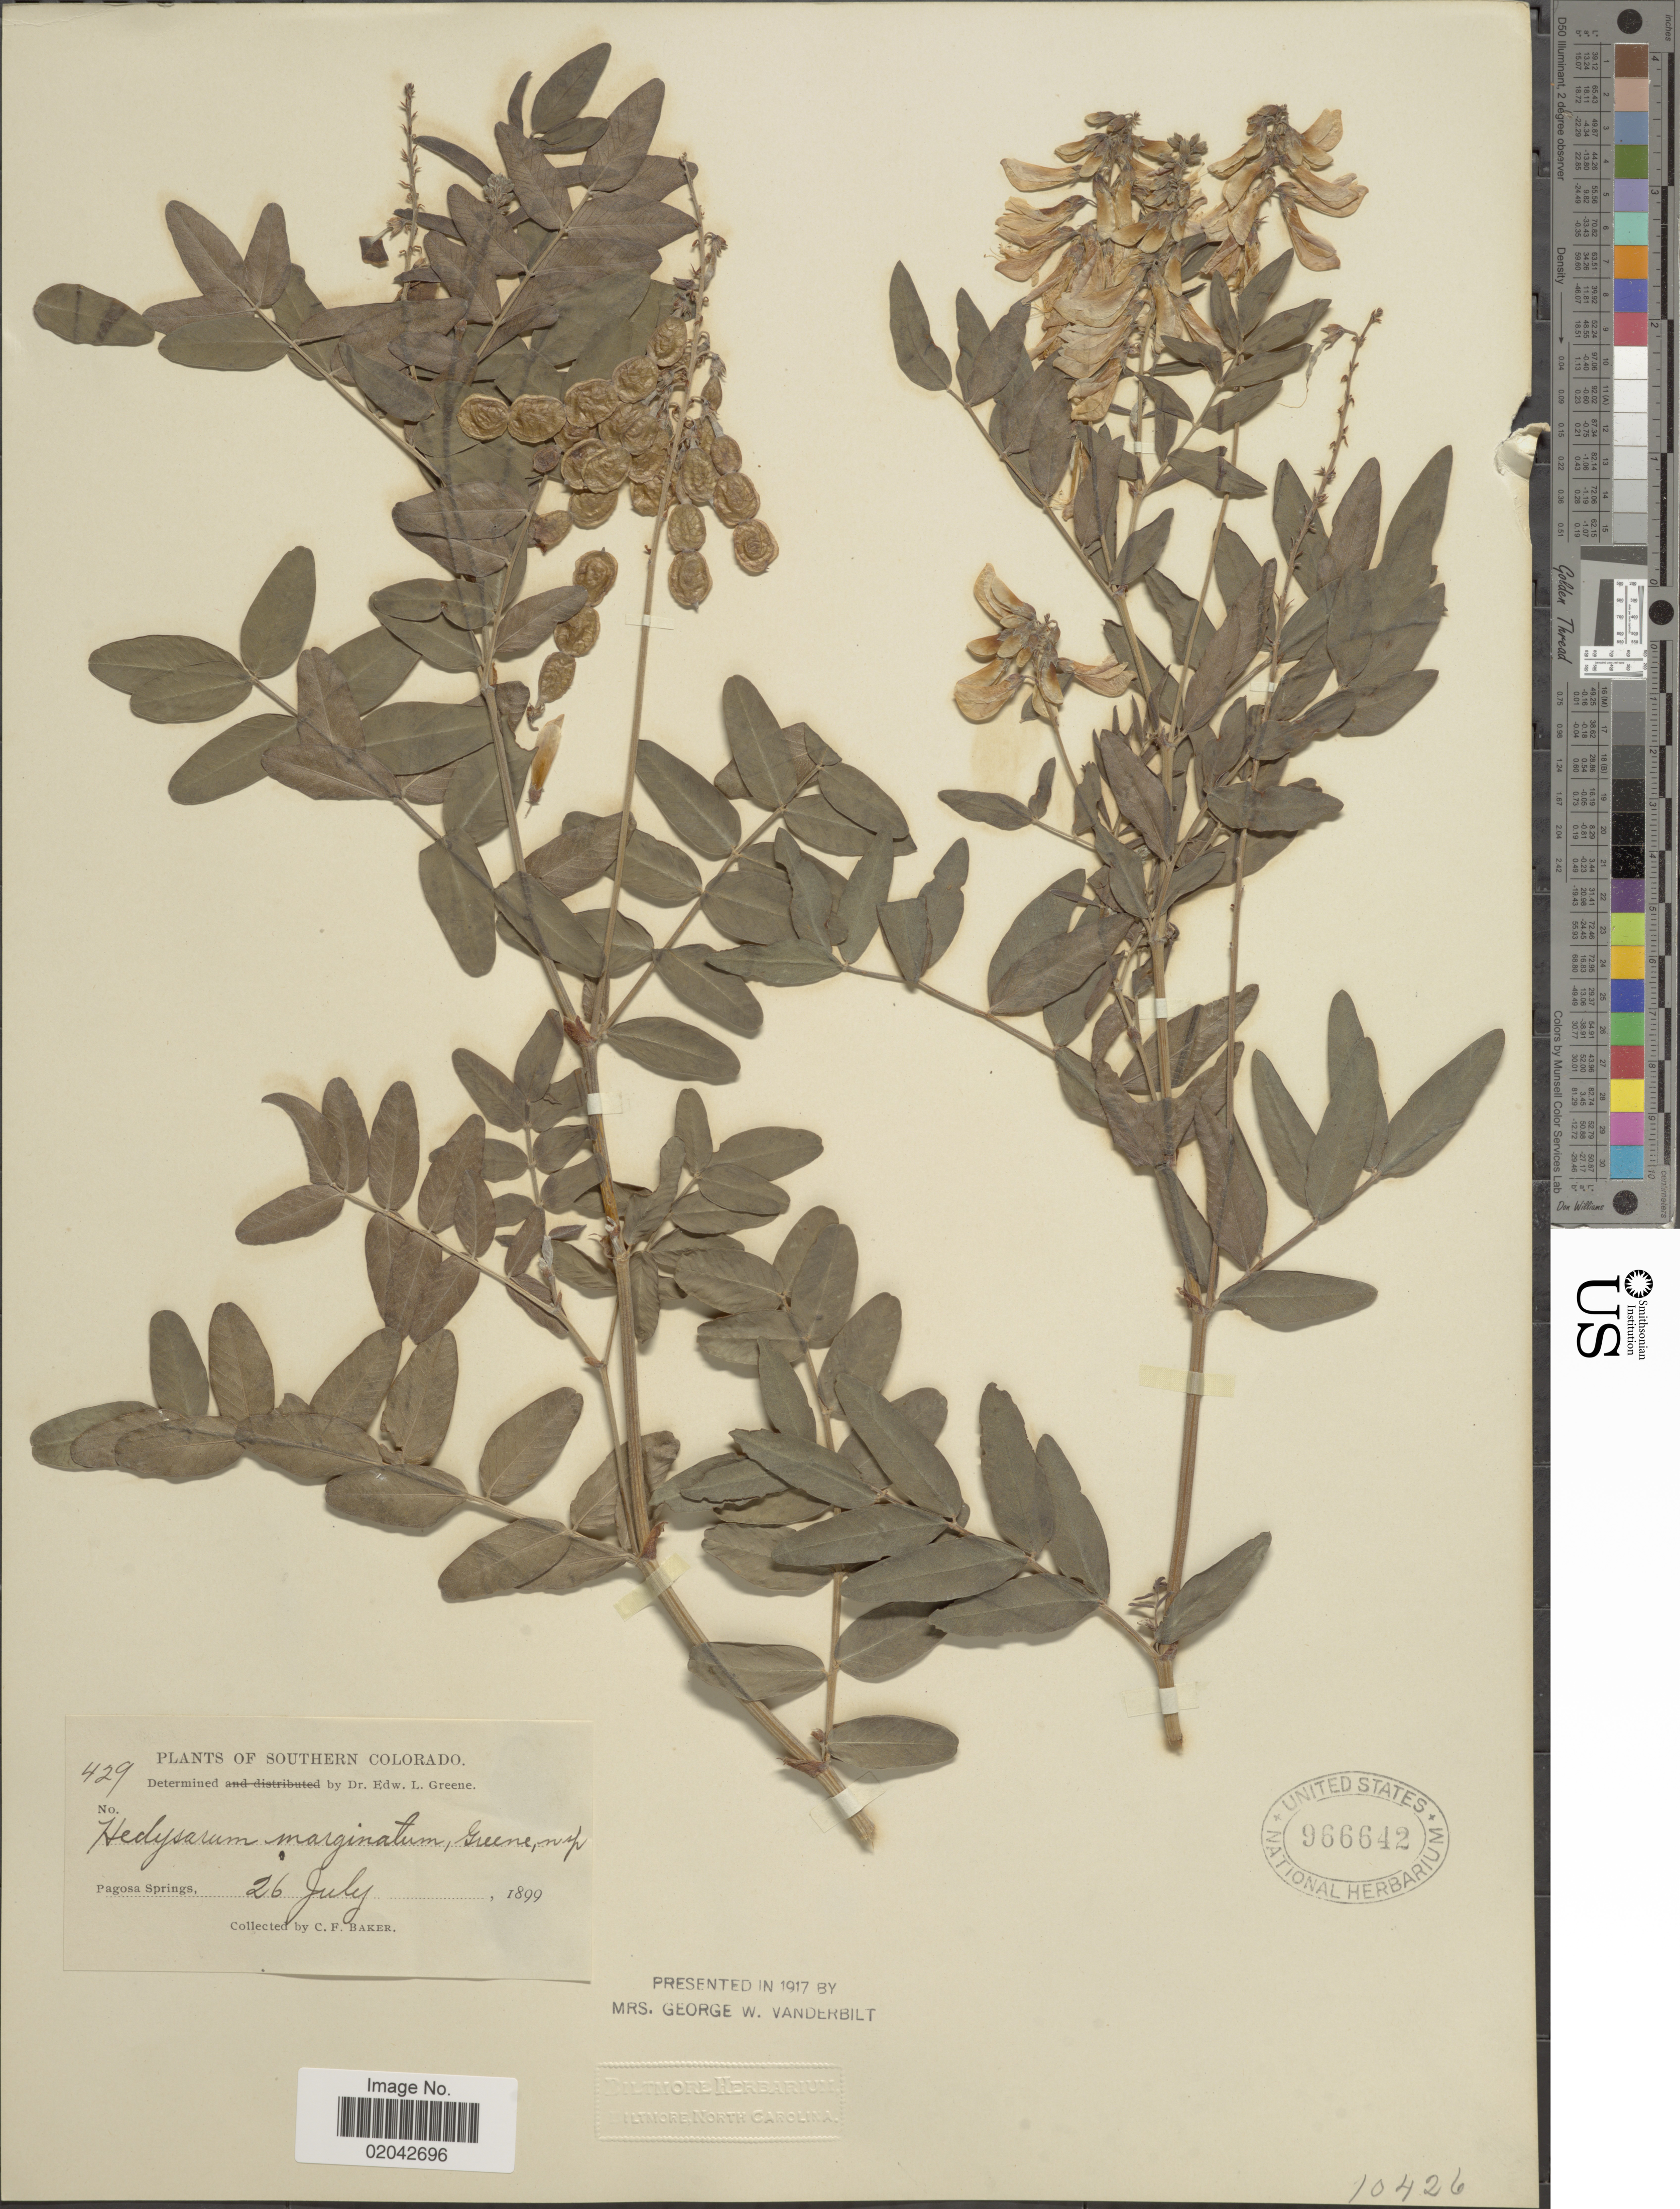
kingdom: Plantae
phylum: Tracheophyta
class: Magnoliopsida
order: Fabales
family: Fabaceae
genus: Hedysarum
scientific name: Hedysarum marginatum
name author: Greene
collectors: C. F. Baker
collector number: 429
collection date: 1899-07-26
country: United States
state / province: Colorado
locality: Southern Colorado, Pagosa Springs.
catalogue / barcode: US 966642